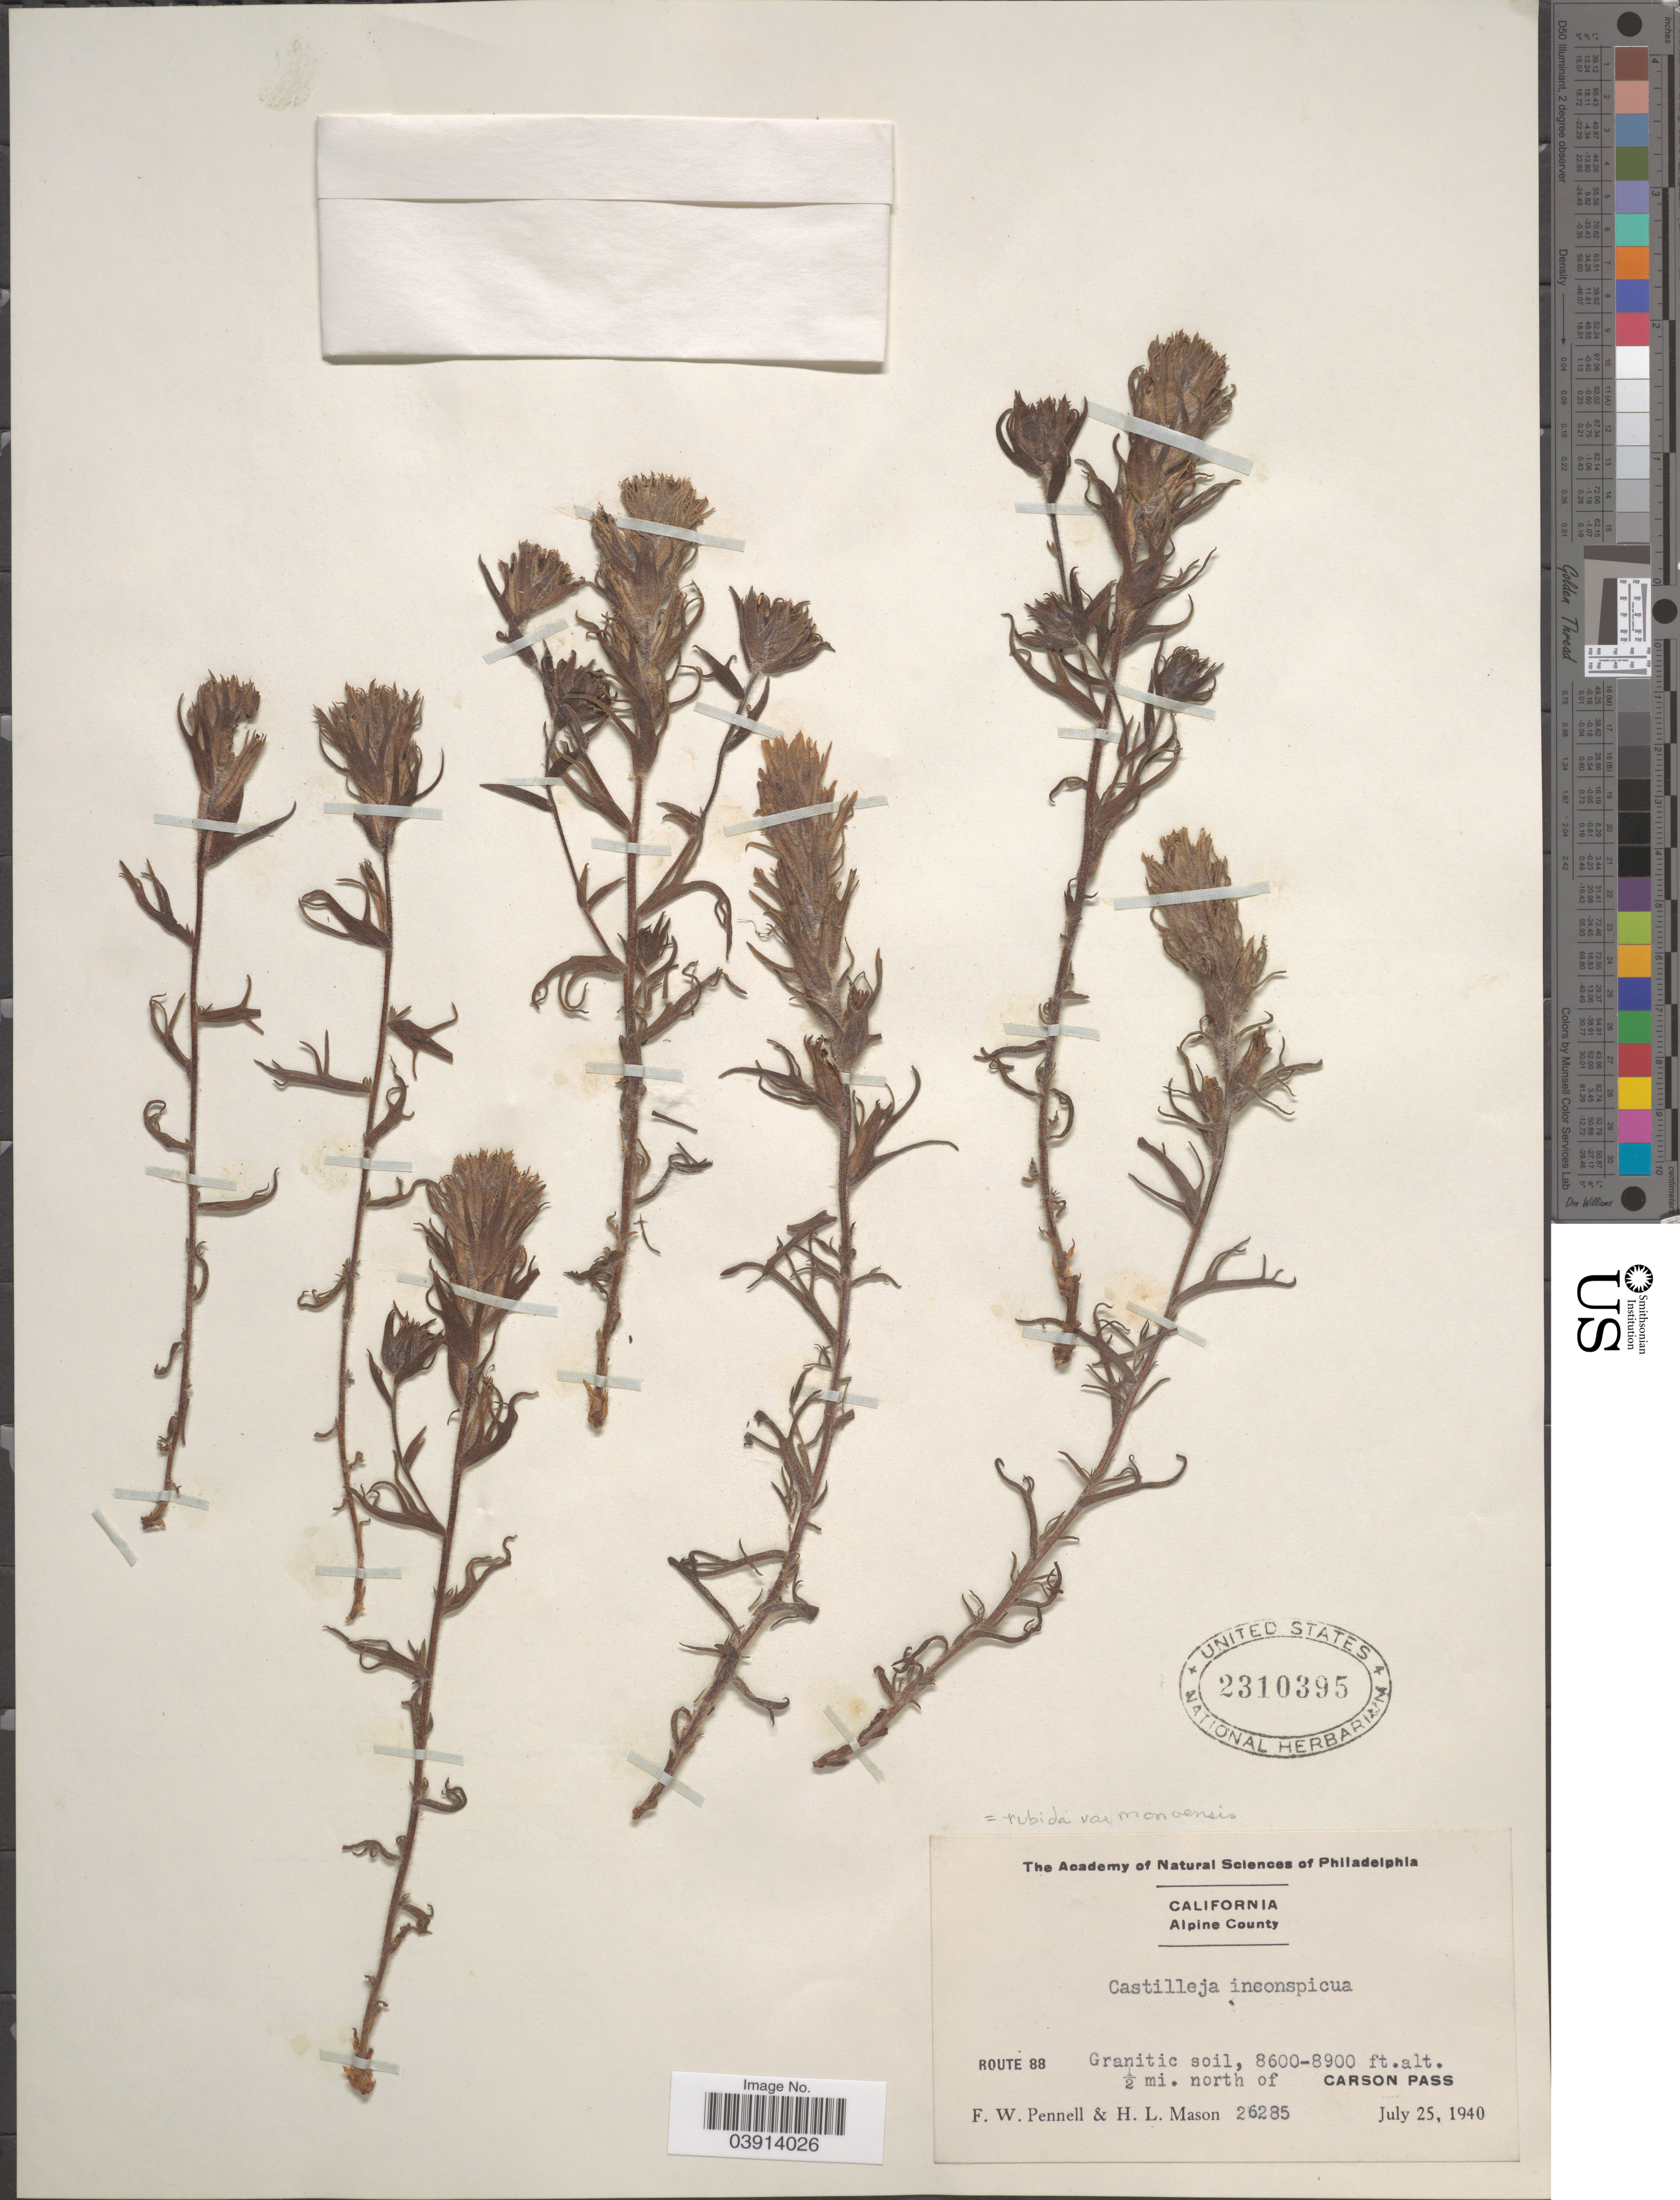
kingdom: Plantae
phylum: Tracheophyta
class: Magnoliopsida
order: Lamiales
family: Orobanchaceae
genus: Castilleja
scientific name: Castilleja rubida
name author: Piper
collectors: F. W. Pennell & H. L. Mason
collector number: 26285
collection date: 1940-07-25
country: United States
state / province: California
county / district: Alpine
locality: Alpine County. Route 88. ½ mi. north of Carson Pass.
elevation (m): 2621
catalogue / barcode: US 2310395